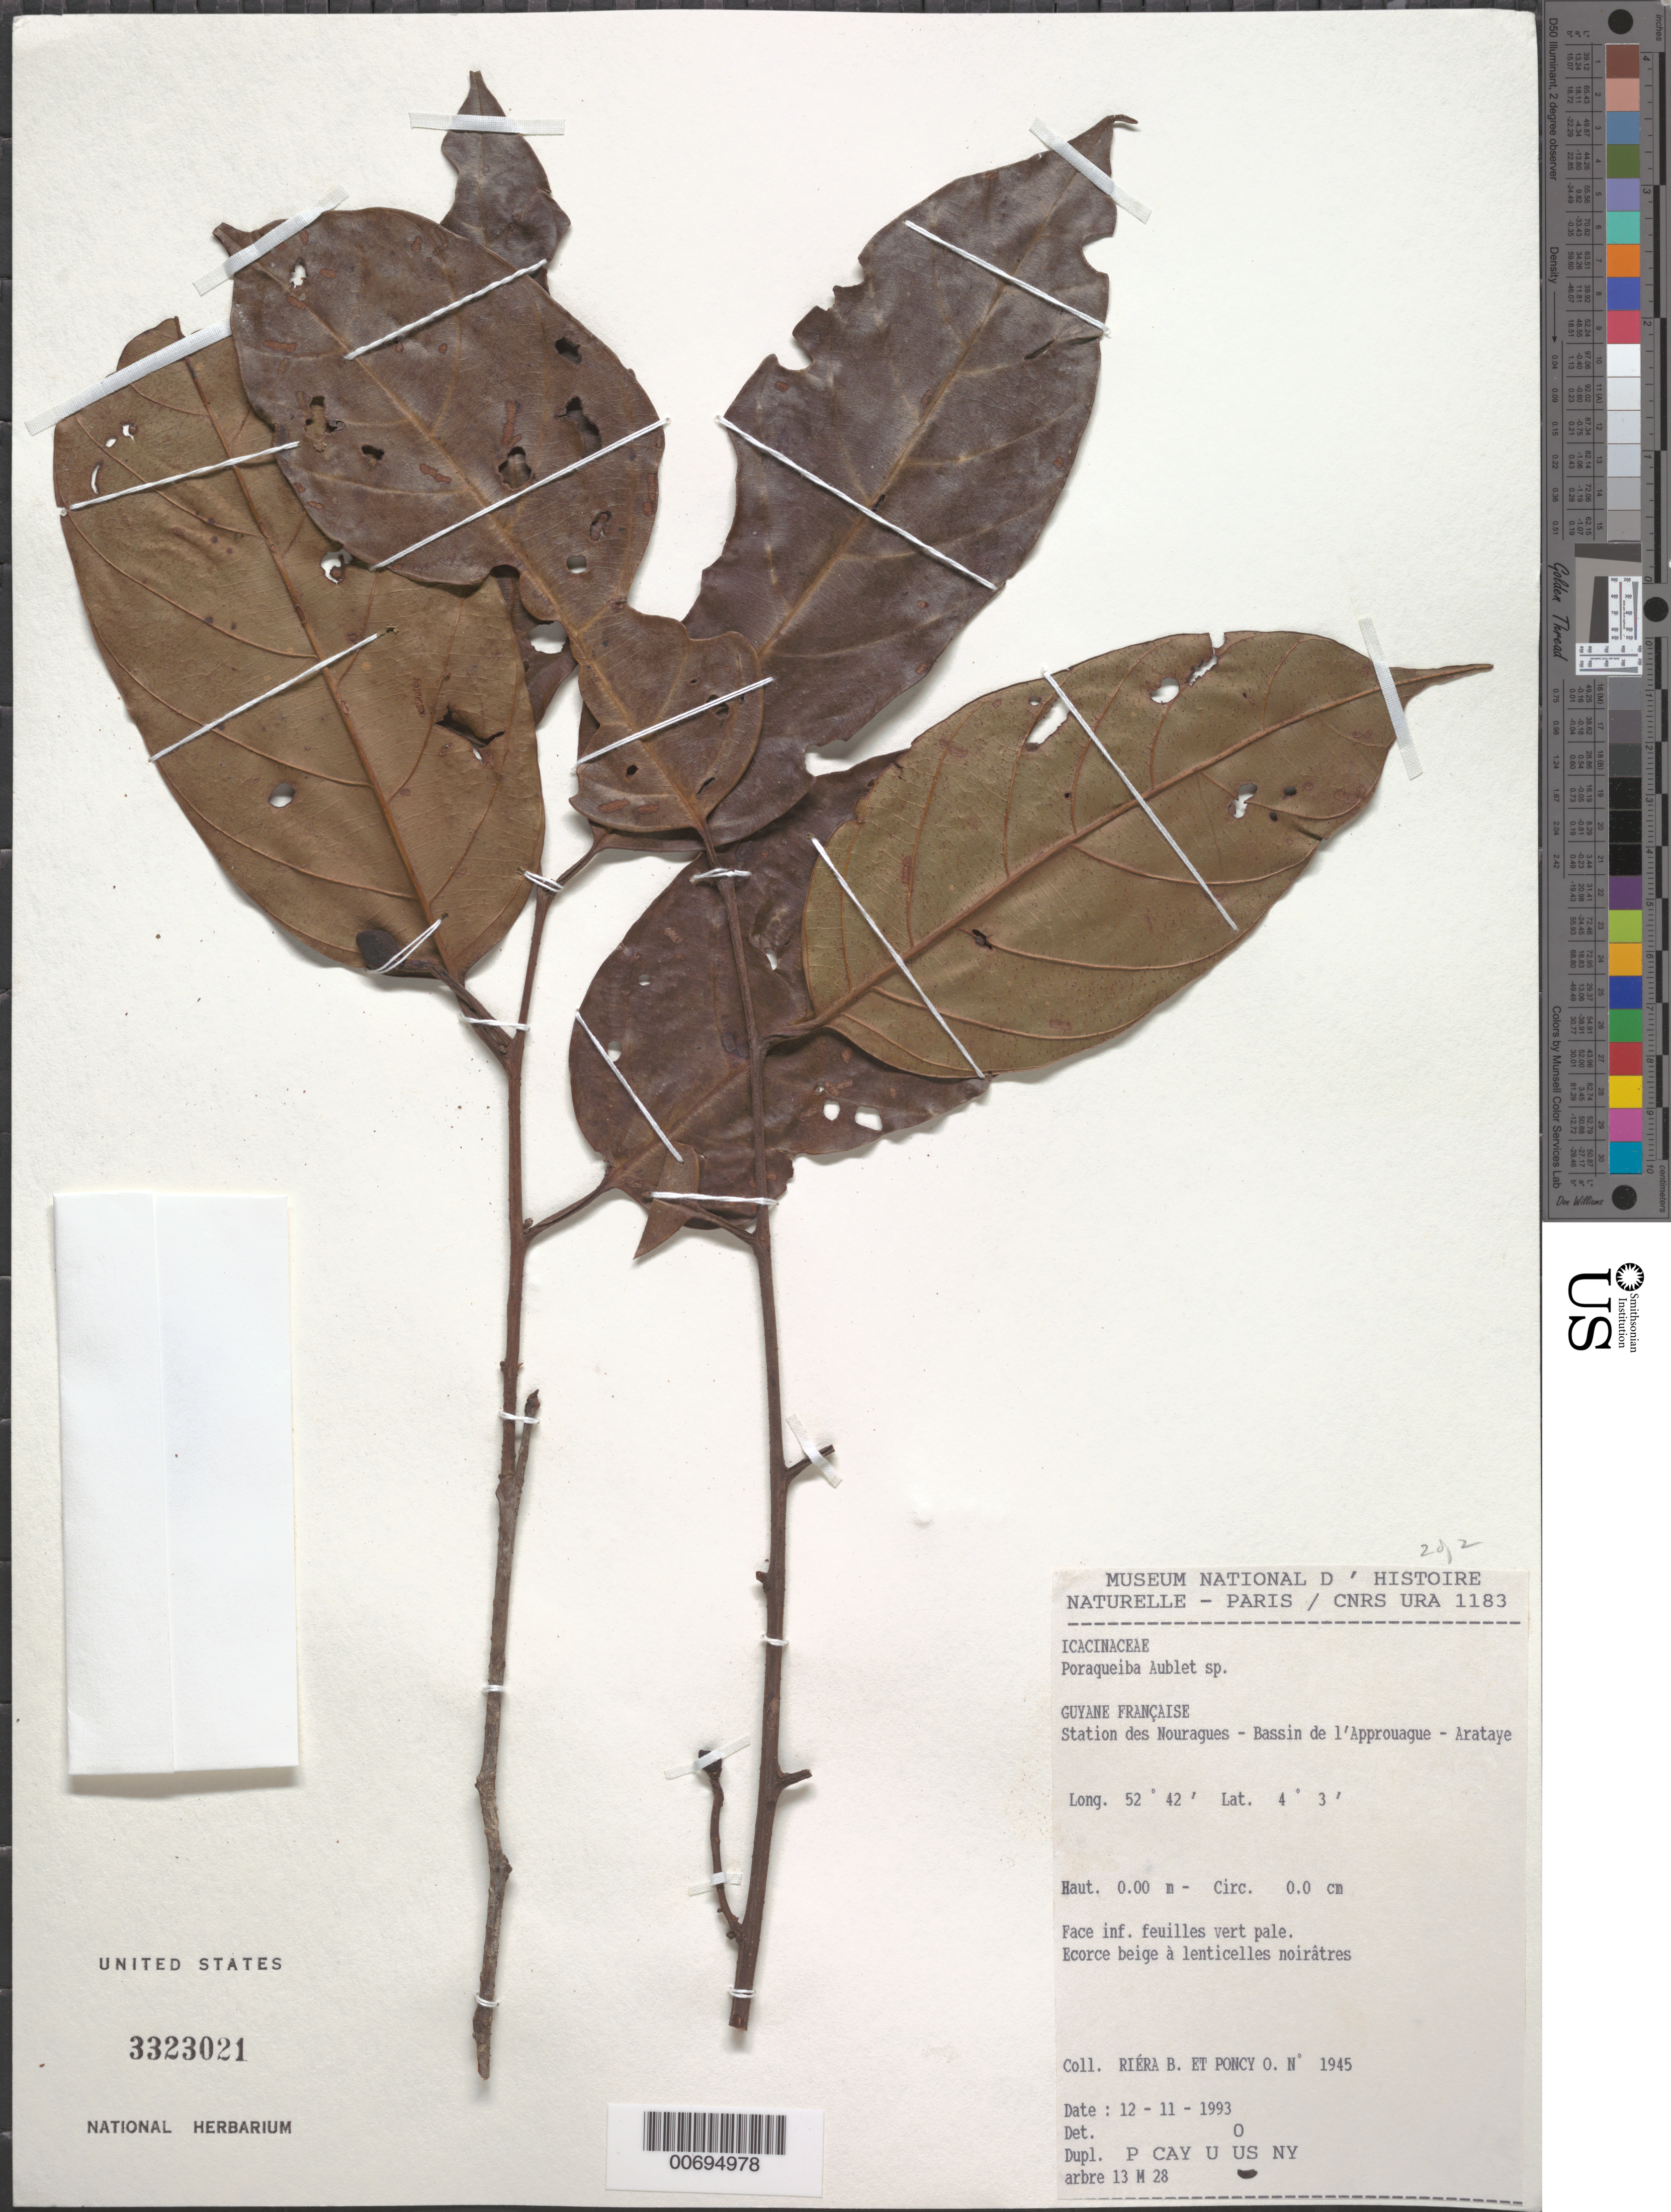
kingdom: Plantae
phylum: Tracheophyta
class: Magnoliopsida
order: Metteniusales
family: Metteniusaceae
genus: Poraqueiba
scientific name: Poraqueiba sp.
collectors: B. Riéra & O. Poncy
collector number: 1945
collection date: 1993-11-12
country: French Guiana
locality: Guyane Française. Station des Nouragues - Bassin de l'Approuague - Arataye.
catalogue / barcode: US 3323021